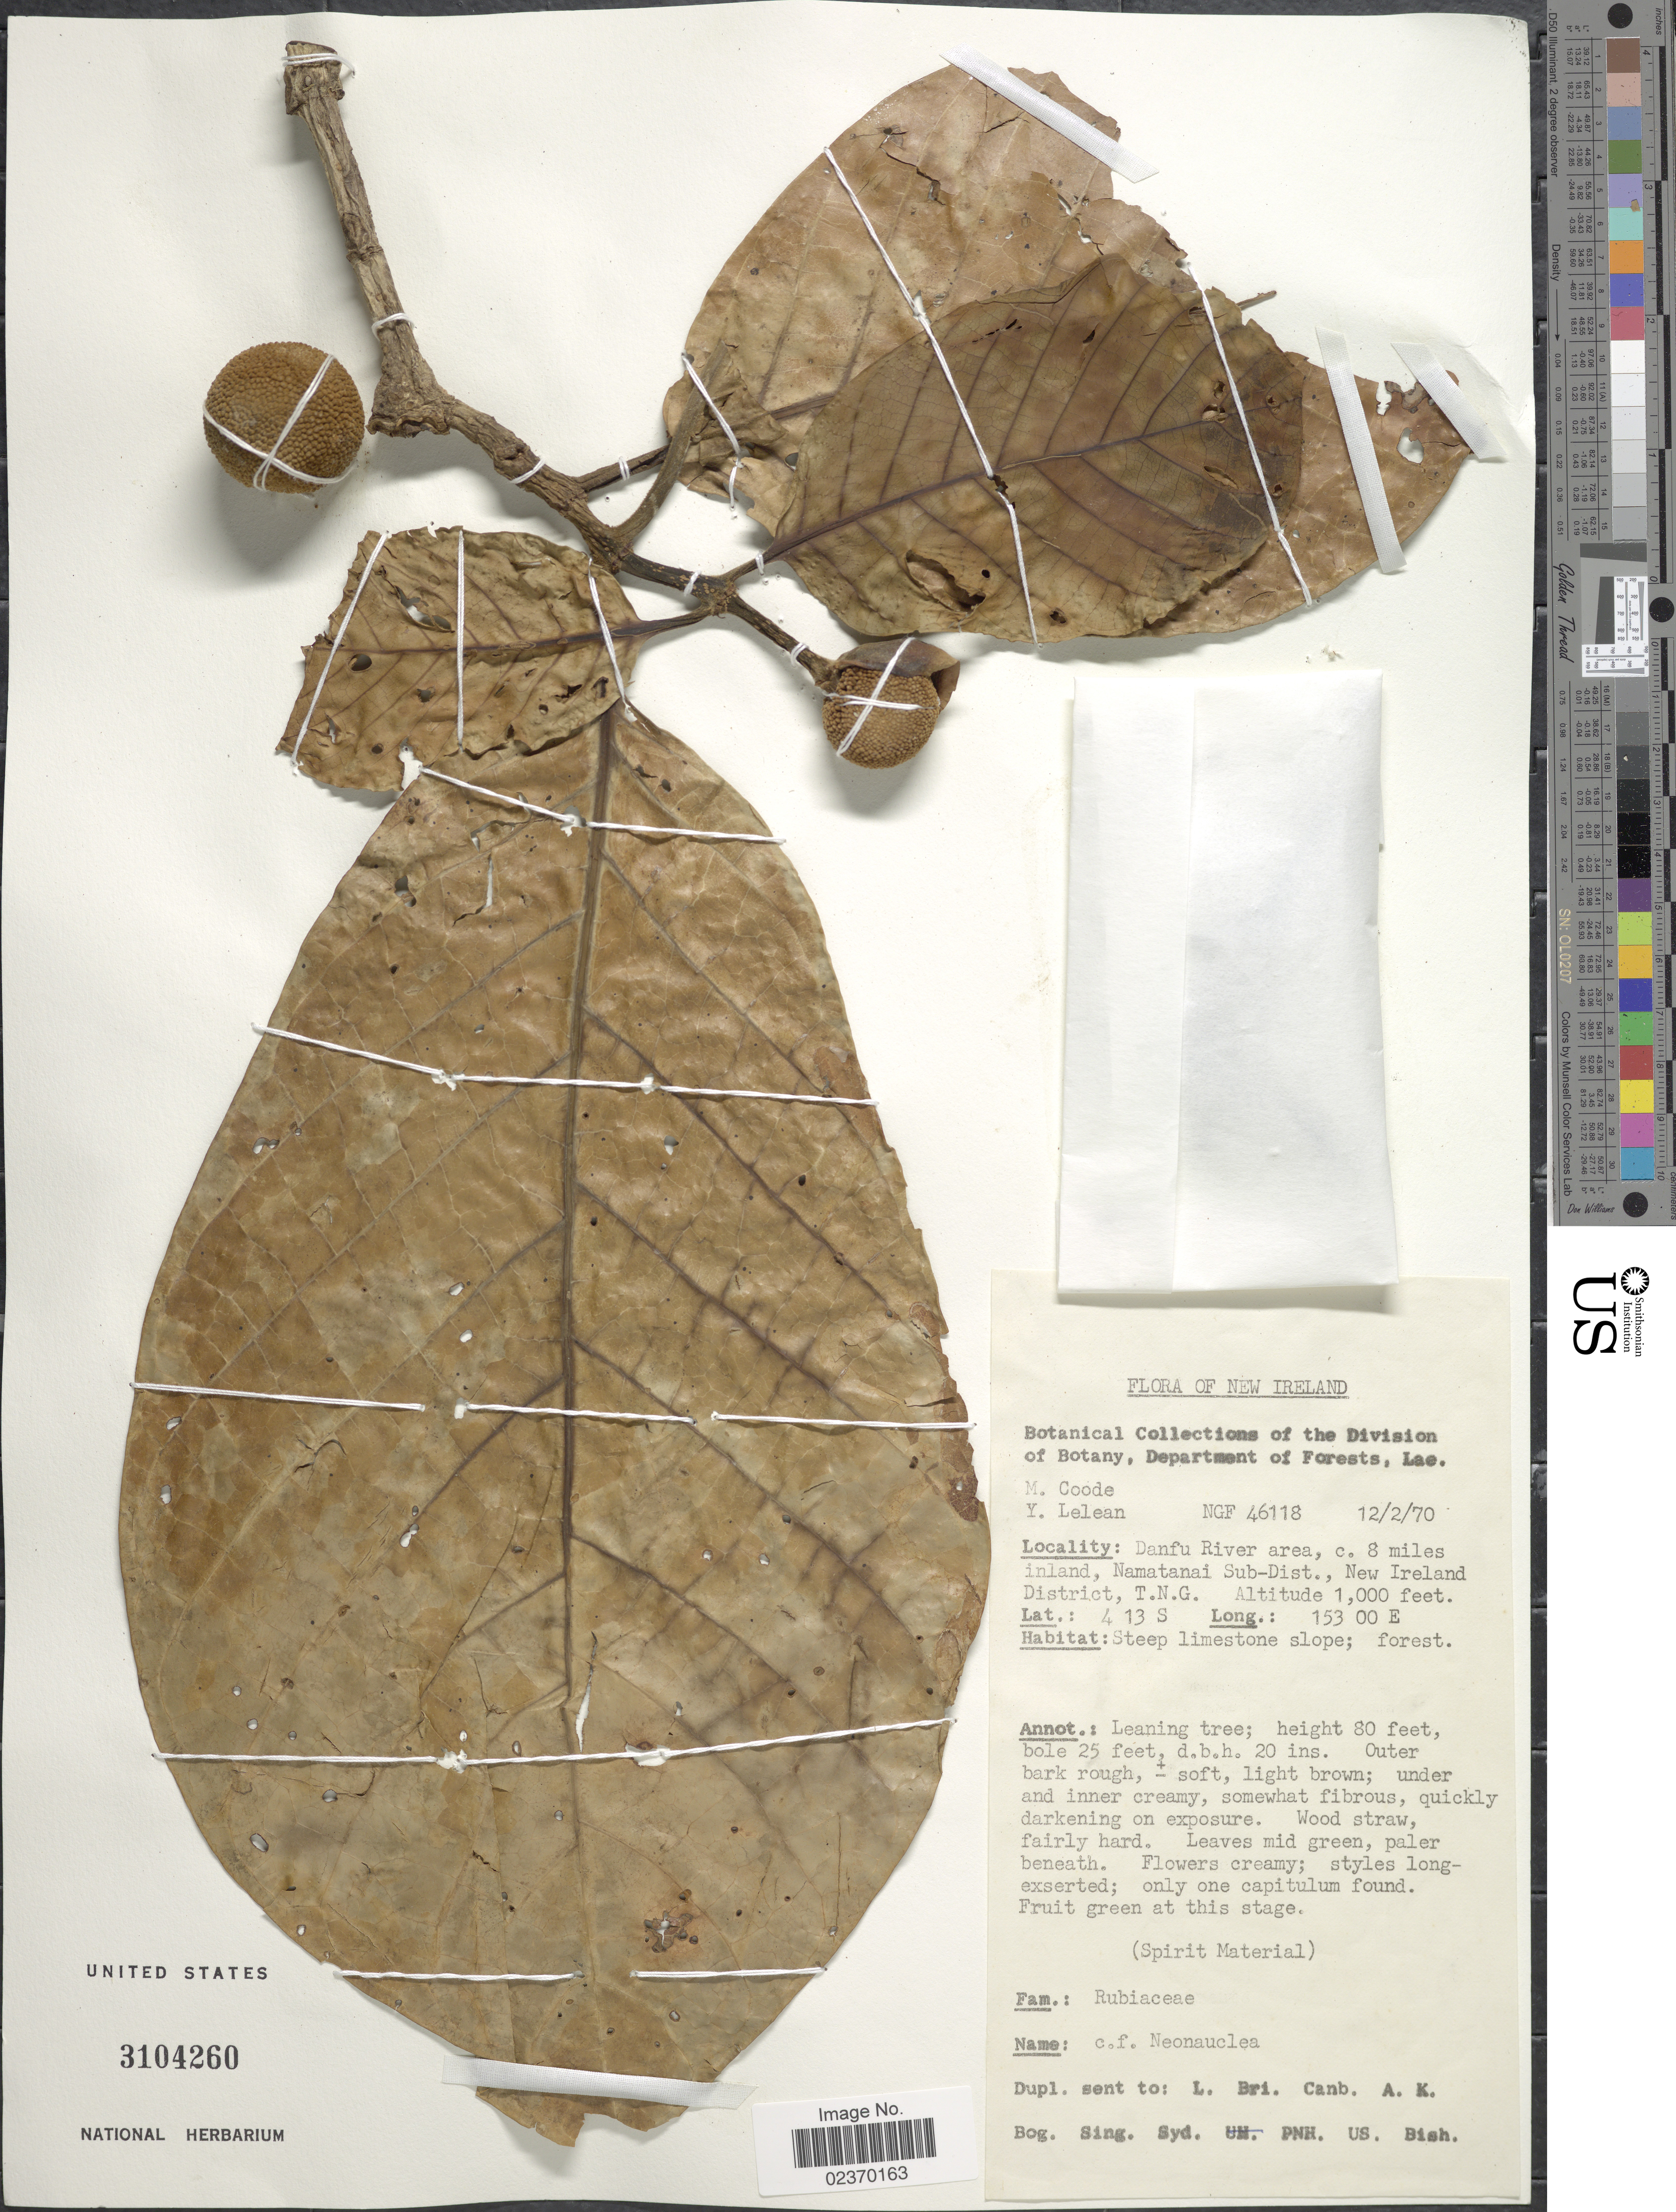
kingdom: Plantae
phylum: Tracheophyta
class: Magnoliopsida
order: Gentianales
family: Rubiaceae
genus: Neonauclea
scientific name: Neonauclea sp.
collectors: M. Coode & Y. Lelean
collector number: NGF 46118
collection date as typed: Transcribed d/m/y: 12/2/70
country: Papua New Guinea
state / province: New Ireland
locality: Danfu River area, c. 8 miles inland, Namatanai Sub-Dist., New Ireland District, T.N.G.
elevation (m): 305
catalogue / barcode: US 3104260